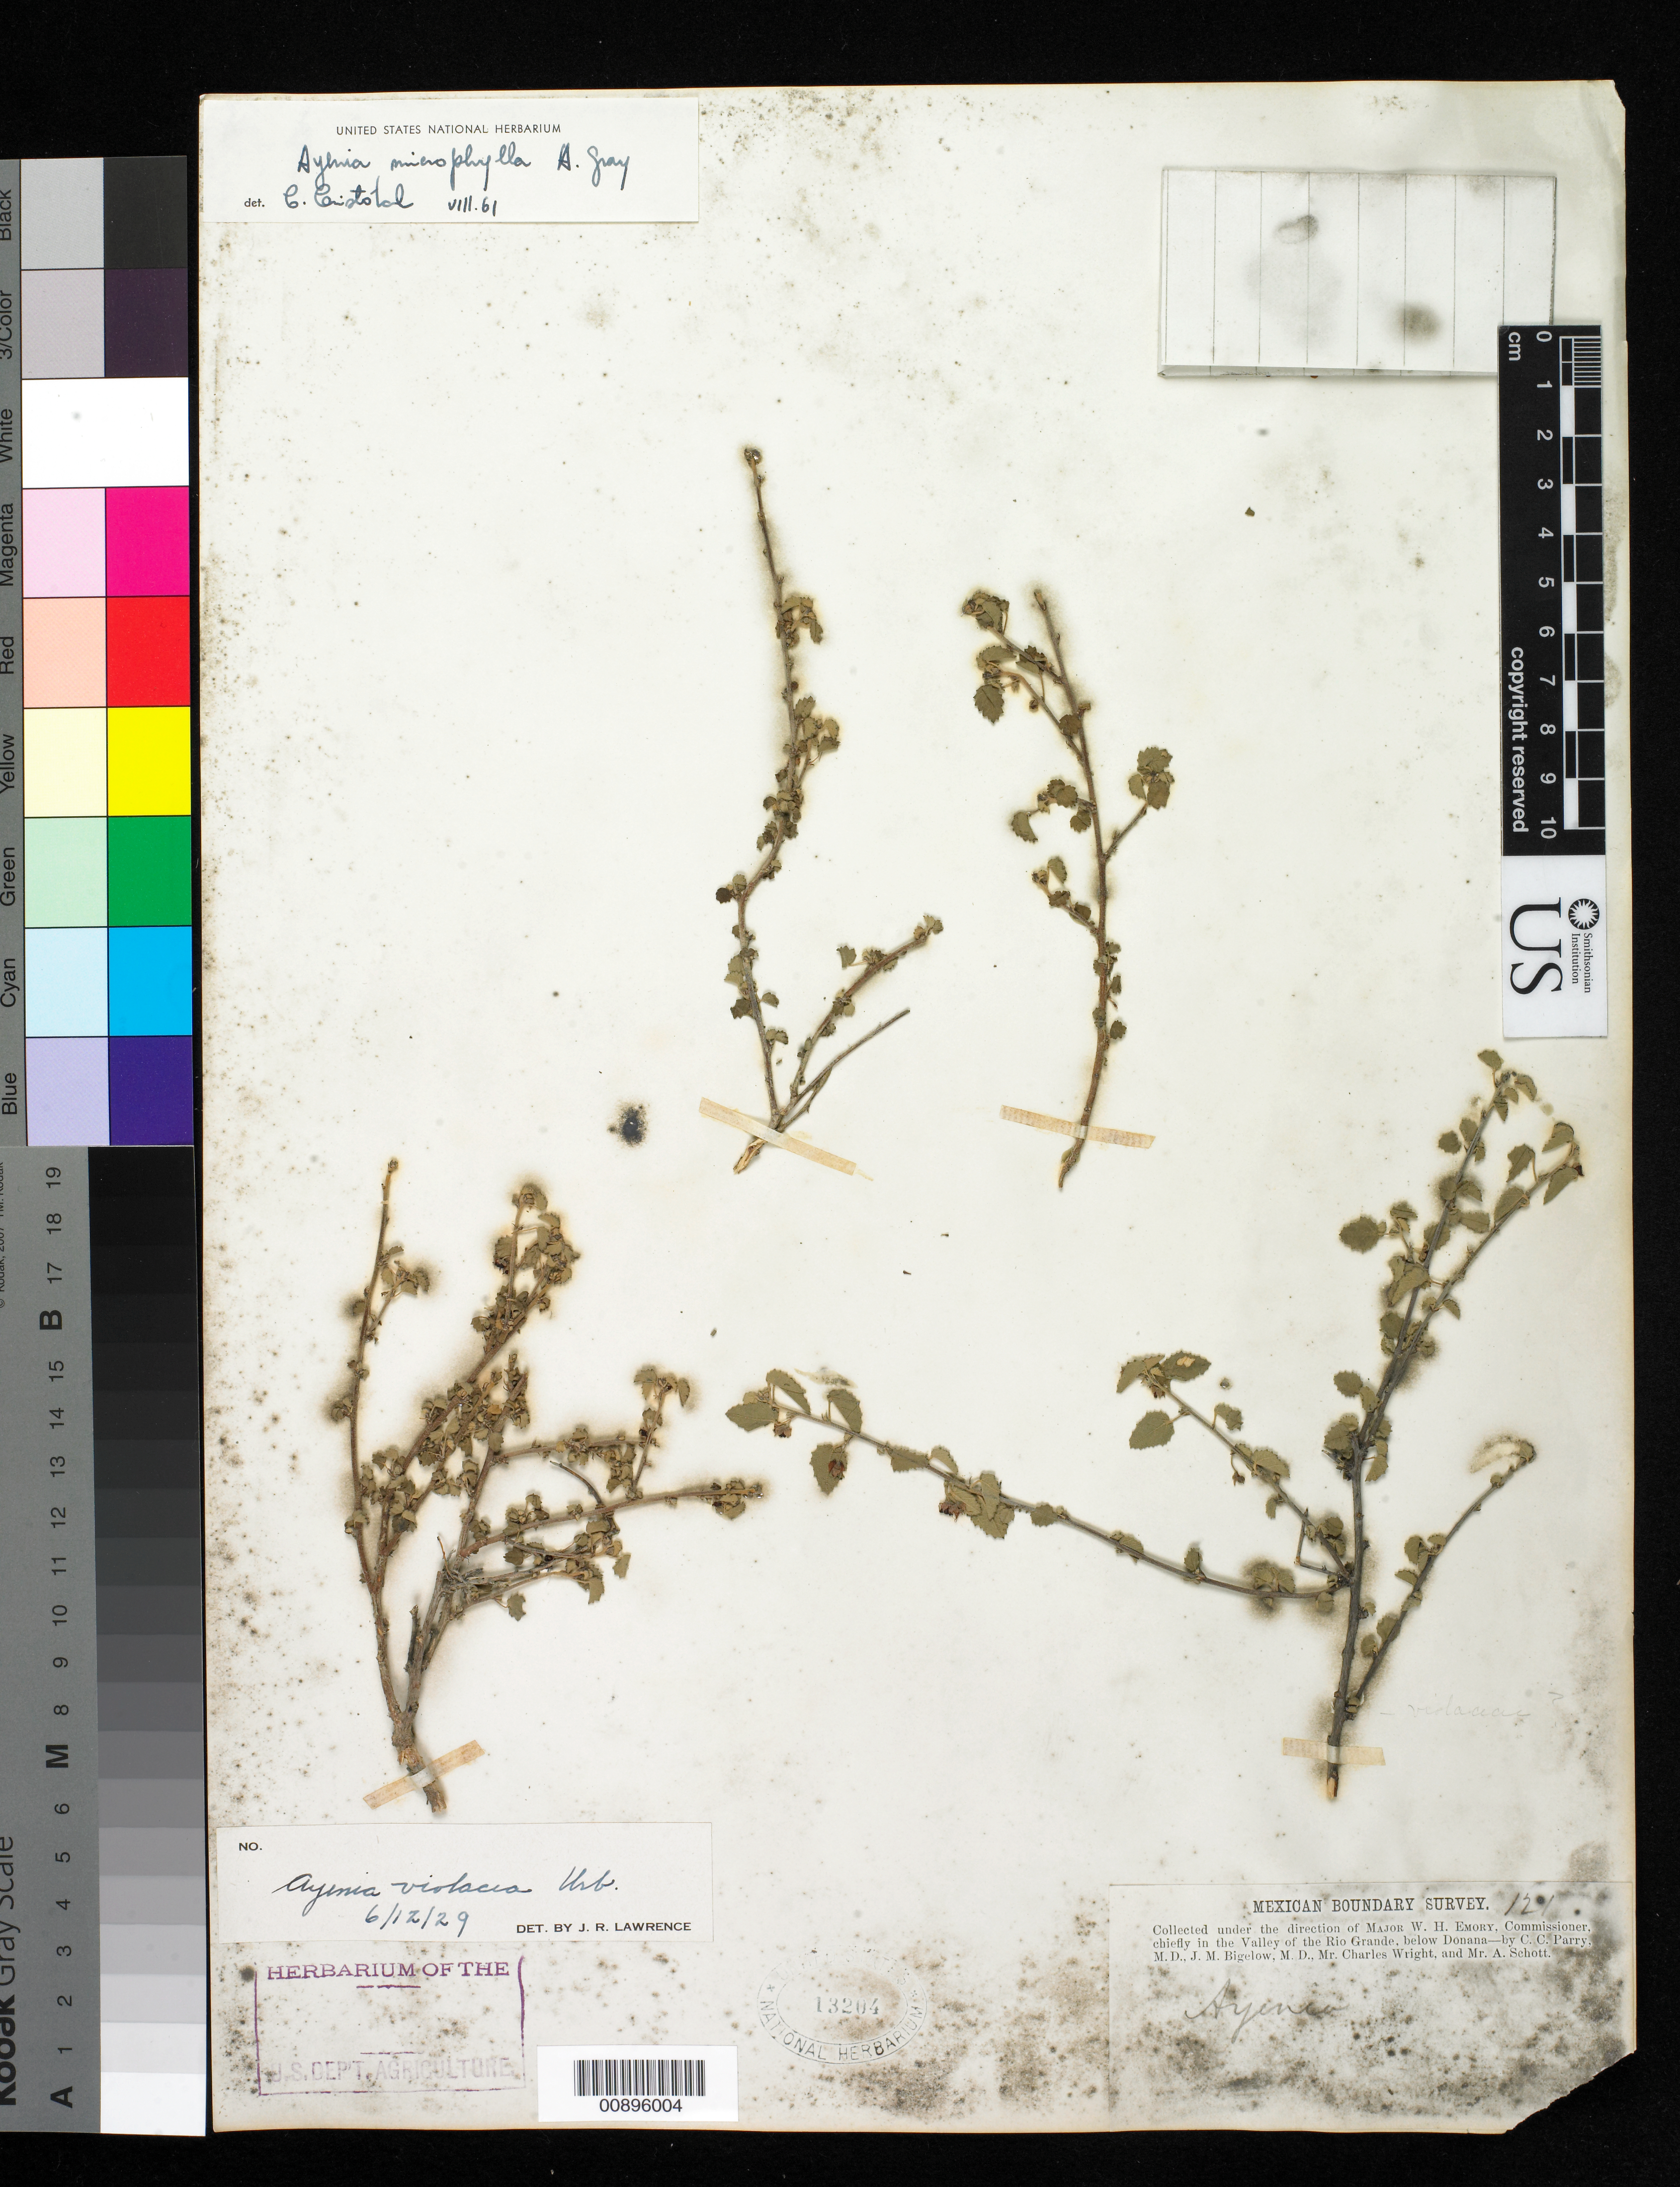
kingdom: Plantae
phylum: Tracheophyta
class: Magnoliopsida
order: Malvales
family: Malvaceae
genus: Ayenia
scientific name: Ayenia microphylla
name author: A. Gray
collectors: C. C. Parry, J. M. Bigelow, C. Wright & A. C. V. Schott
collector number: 121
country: United States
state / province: New Mexico / Texas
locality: Valley of the Rio Grande, below Doñana.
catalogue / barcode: US 13204